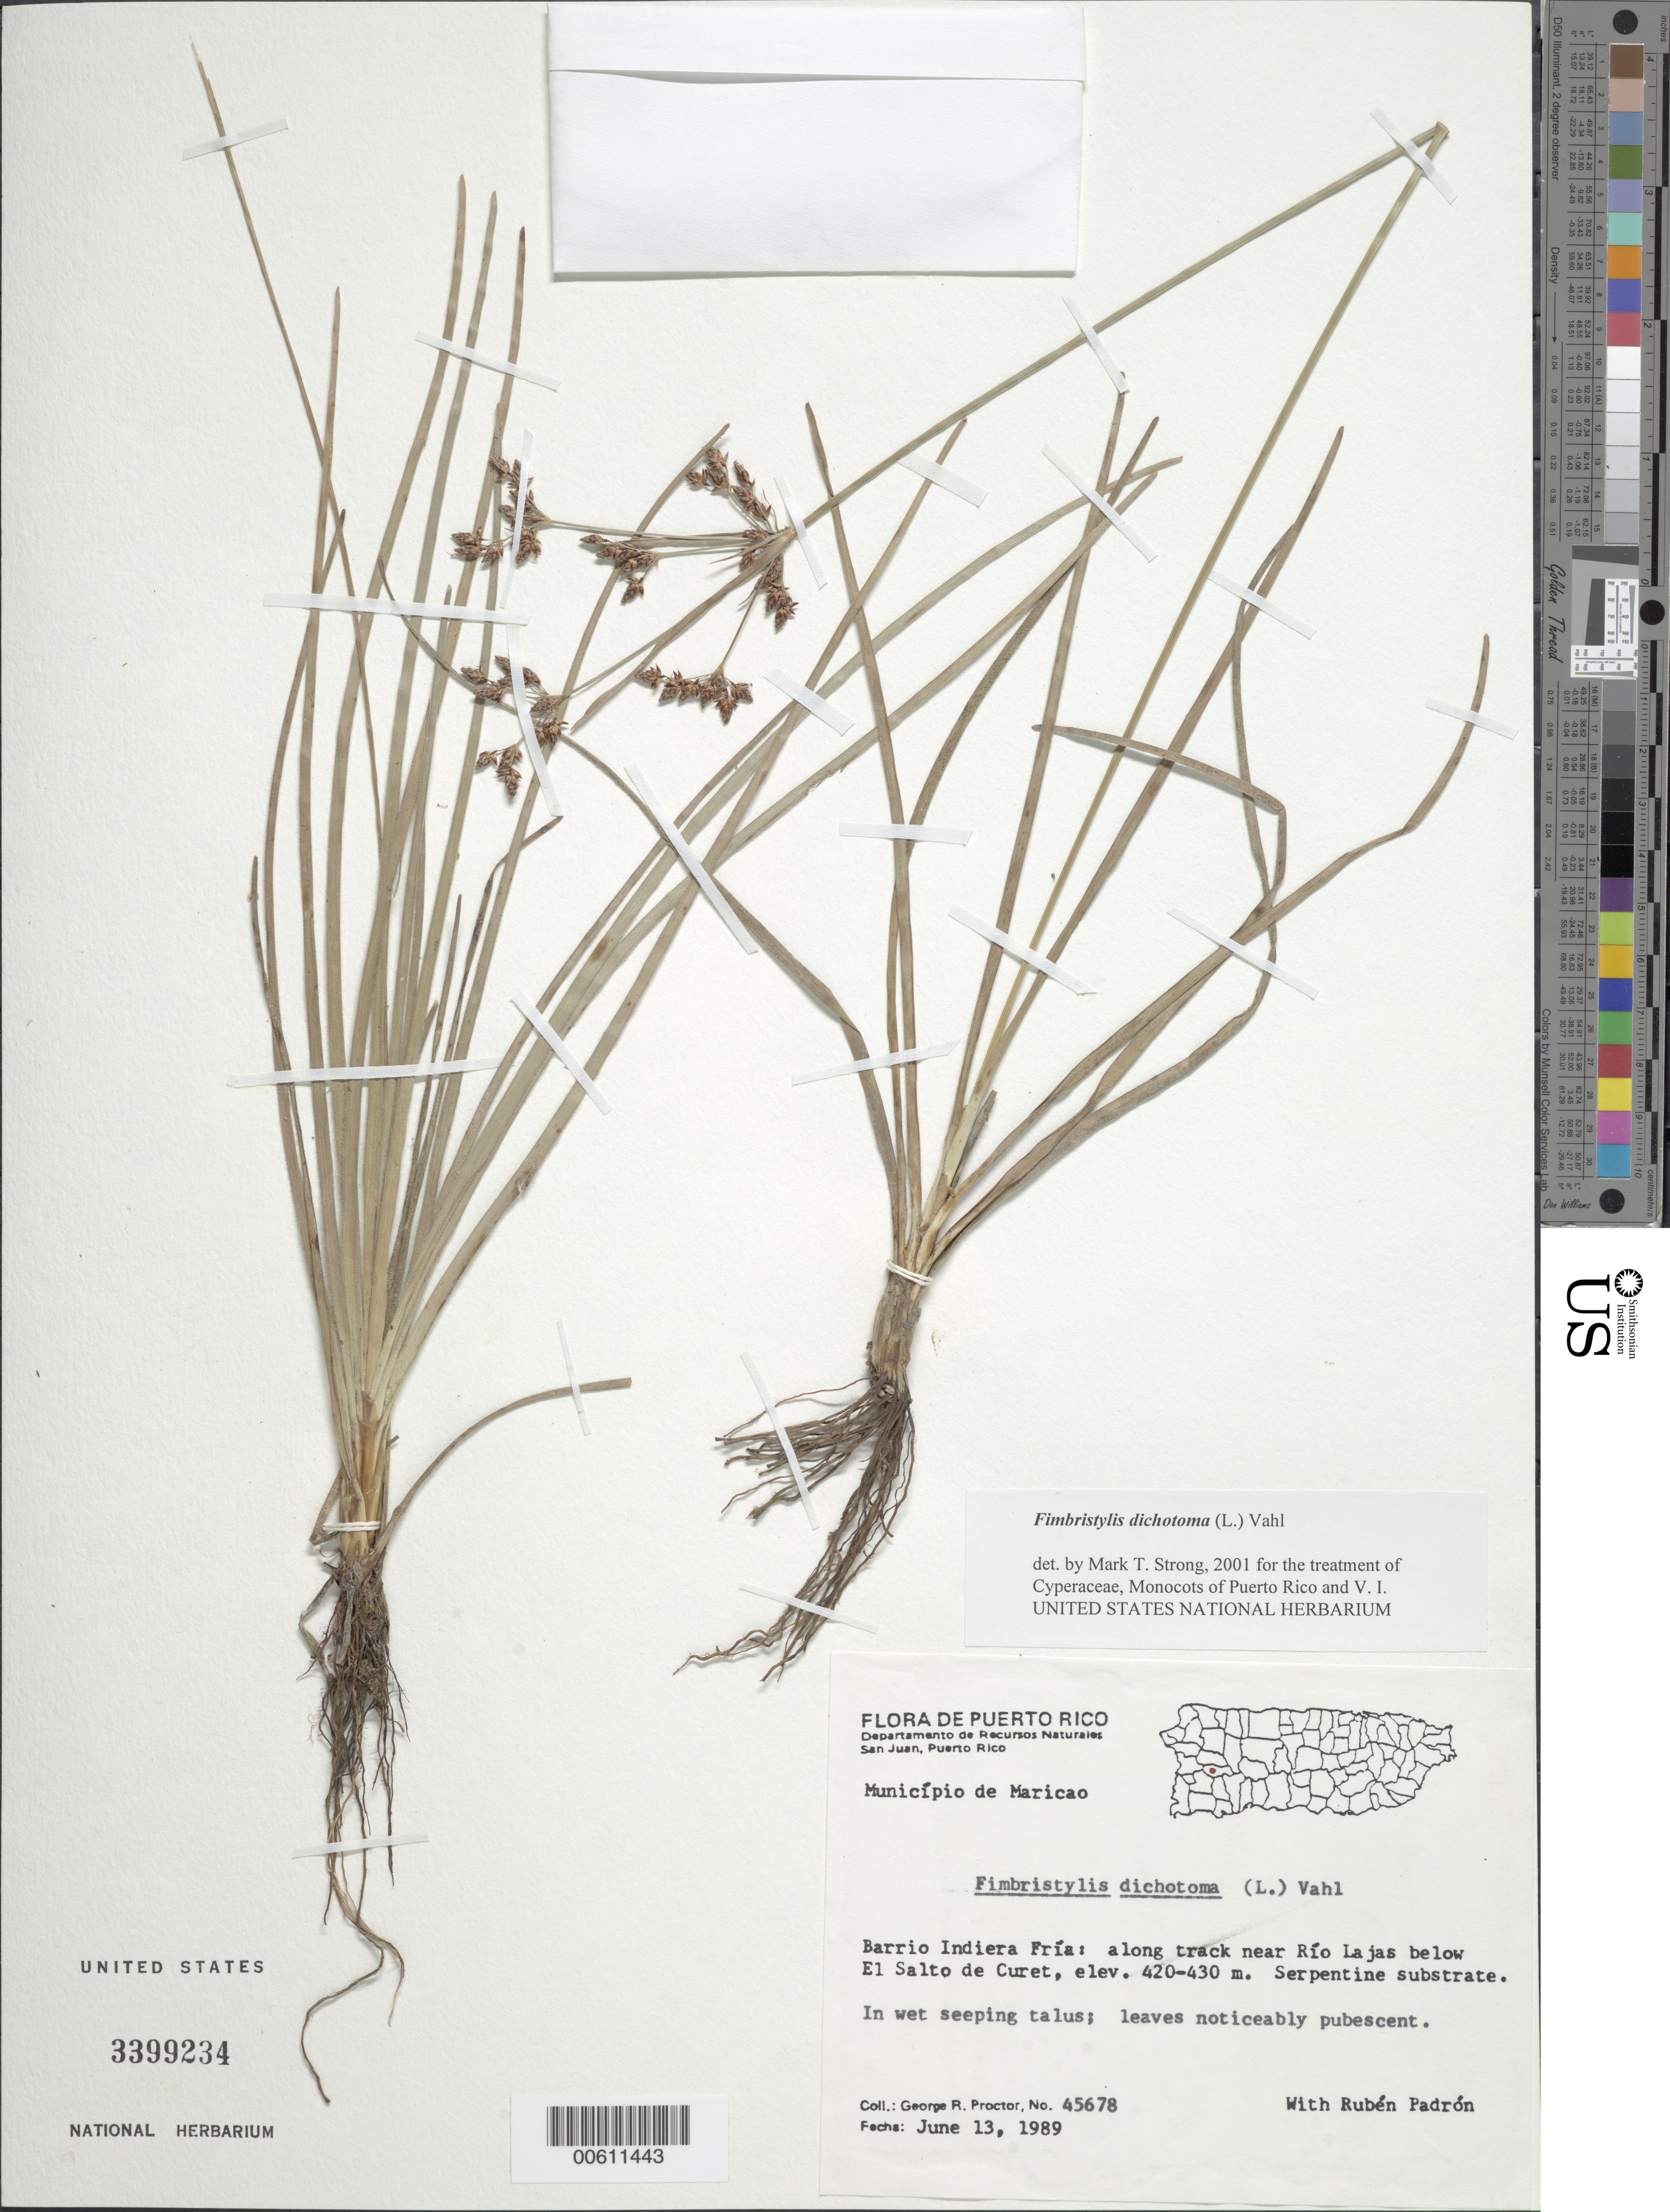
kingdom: Plantae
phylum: Tracheophyta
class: Liliopsida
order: Poales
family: Cyperaceae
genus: Fimbristylis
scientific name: Fimbristylis dichotoma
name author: (L.) Vahl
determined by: Strong, M. T., (US), Smithsonian Institution - National Museum of Natural History (UNITED STATES)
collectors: G. R. Proctor & R. Padrón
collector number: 45678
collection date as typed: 13 Jun 1989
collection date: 1989-06-13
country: Puerto Rico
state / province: Maricao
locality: Maricao: Barrio Indiera Fría: Along track near Rio Lajas below El Salto de Curet.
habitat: Serpentine substrate; in wet seeping talus.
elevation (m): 420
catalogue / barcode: US 3399234